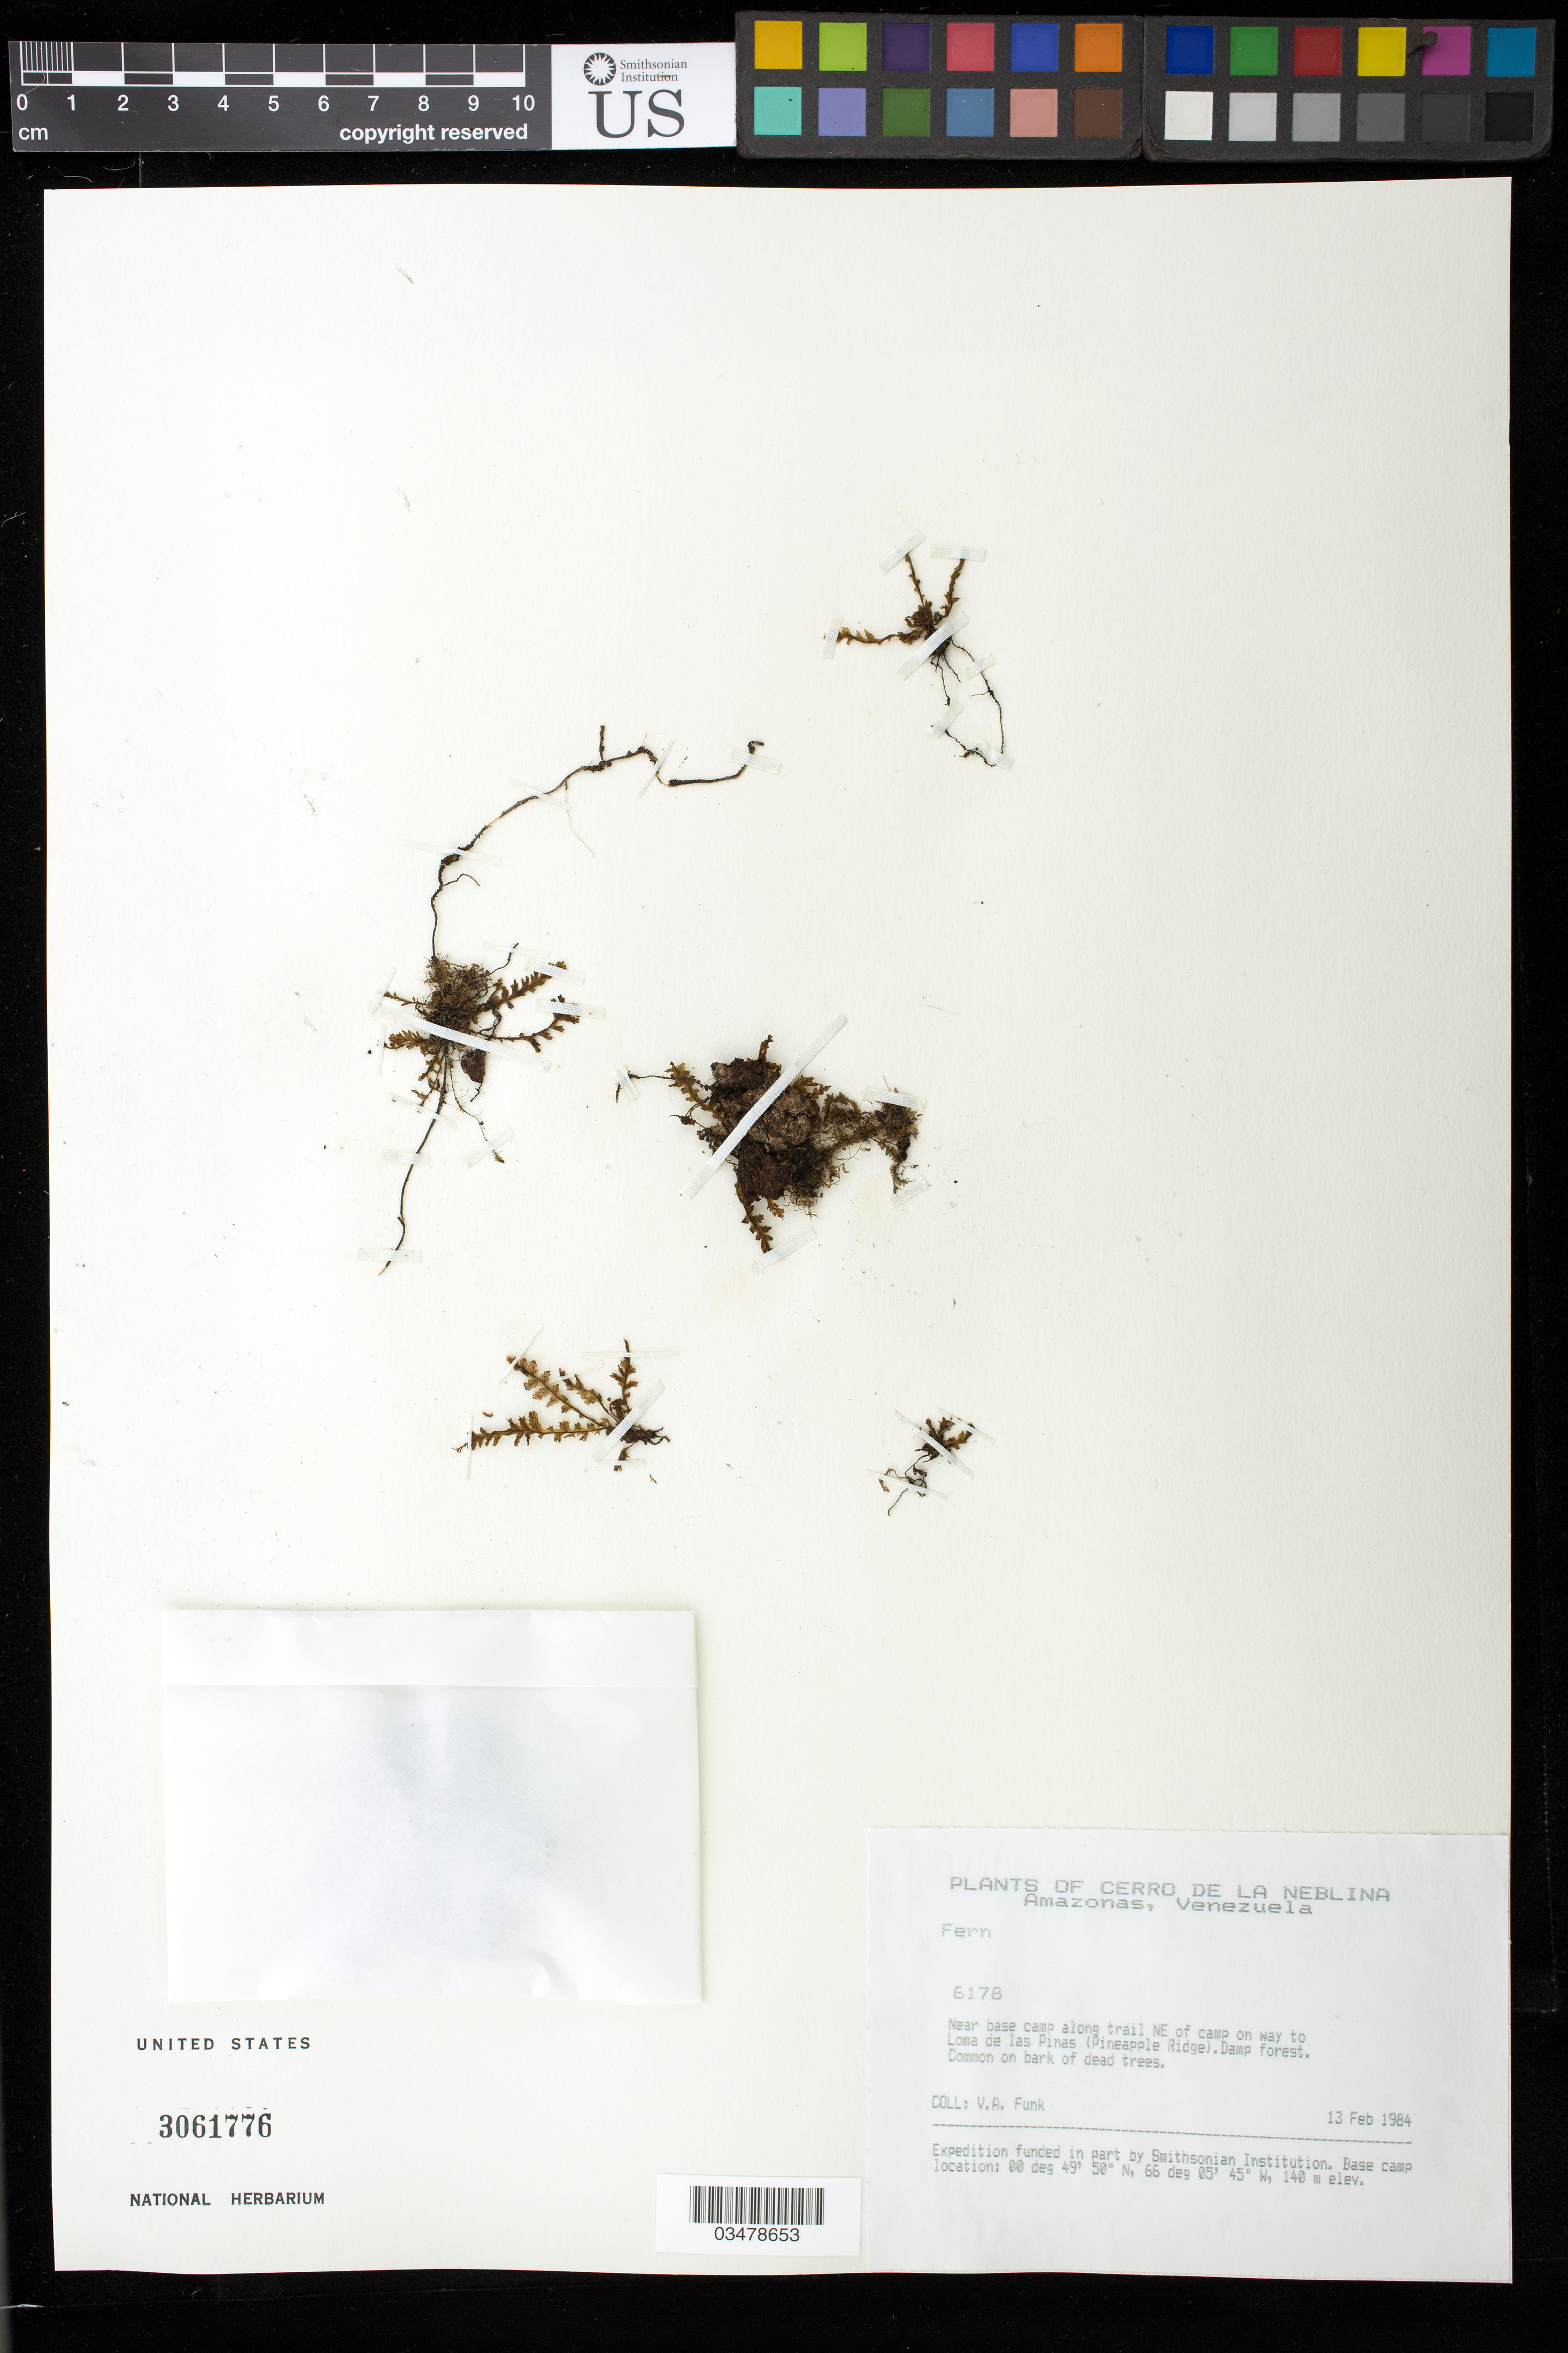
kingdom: Plantae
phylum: Tracheophyta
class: Polypodiopsida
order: Hymenophyllales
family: Hymenophyllaceae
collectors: V. Funk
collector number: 6178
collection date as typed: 13 Feb 1984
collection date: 1984-02-13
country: Venezuela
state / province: Amazonas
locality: Loma de las Pinas (Pinapple Ridge), near base camp along trail NE of camp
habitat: Damp forest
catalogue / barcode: US 3061776